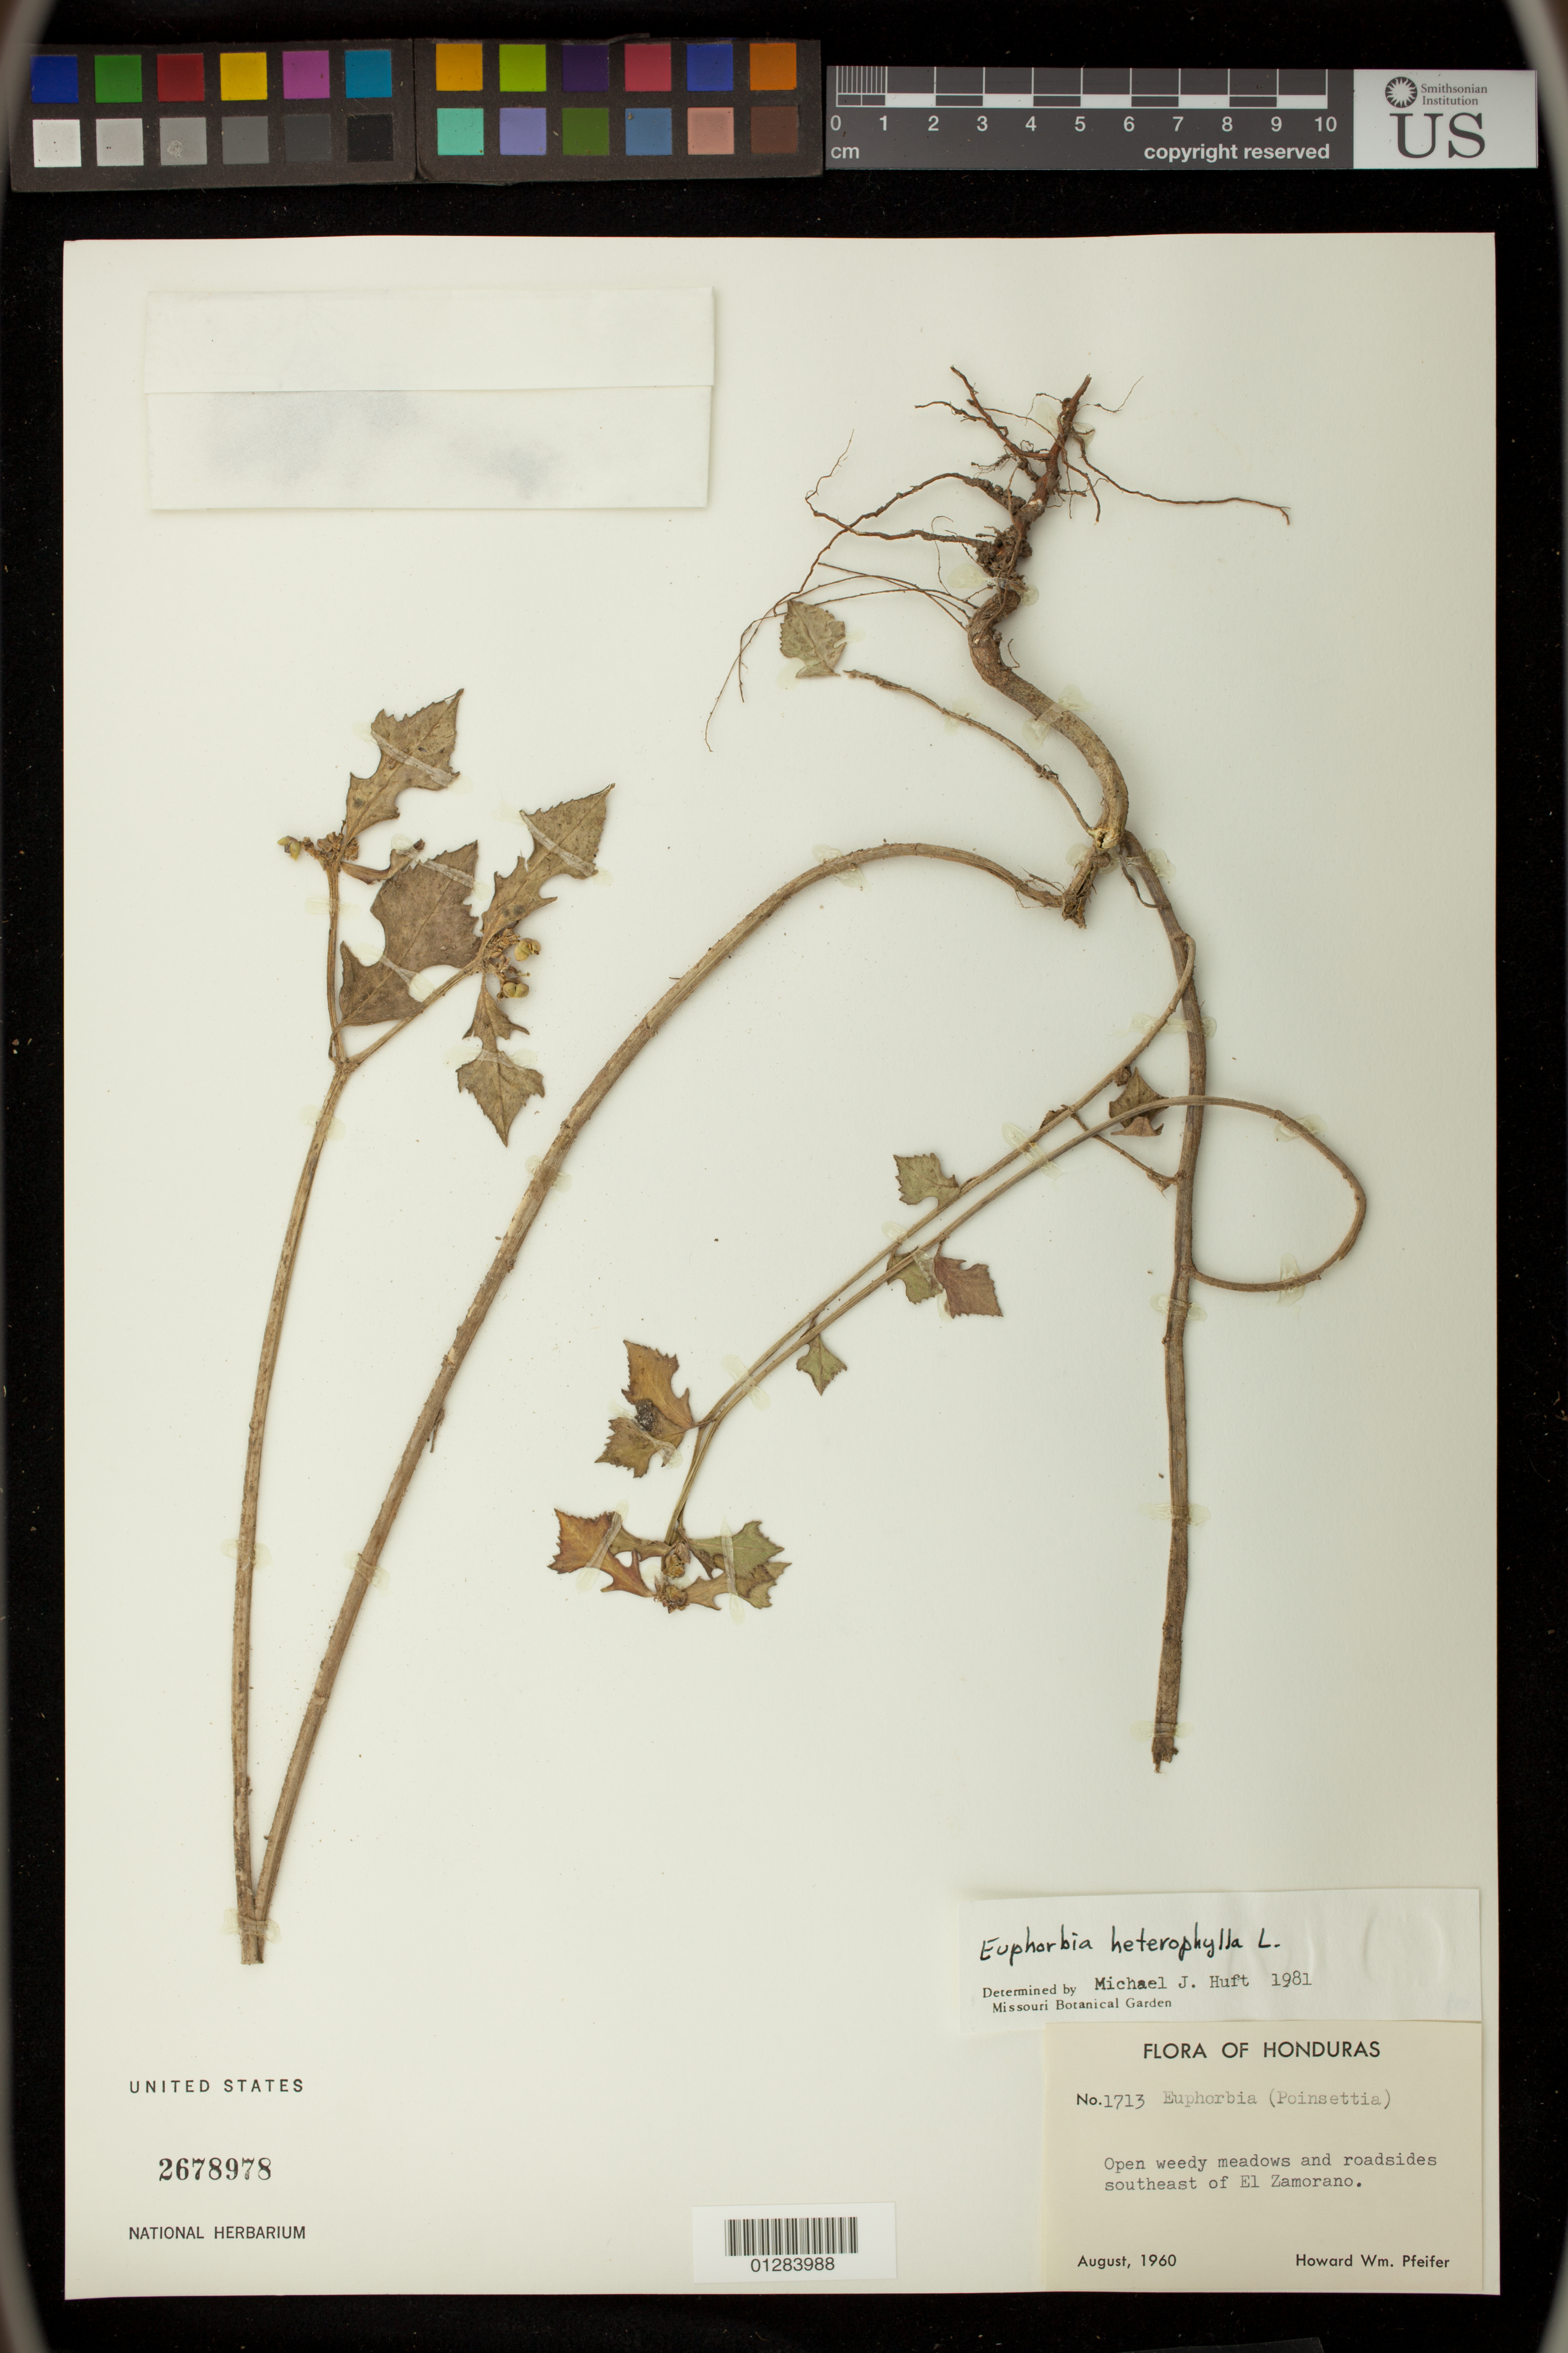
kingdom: Plantae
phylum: Tracheophyta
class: Magnoliopsida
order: Malpighiales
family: Euphorbiaceae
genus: Euphorbia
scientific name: Euphorbia heterophylla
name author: L.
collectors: H. W. Pfeifer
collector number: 1713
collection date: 1960-08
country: Honduras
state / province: El Paraíso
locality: meadows and roadsides southeast of El Zamorano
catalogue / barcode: US 2678978